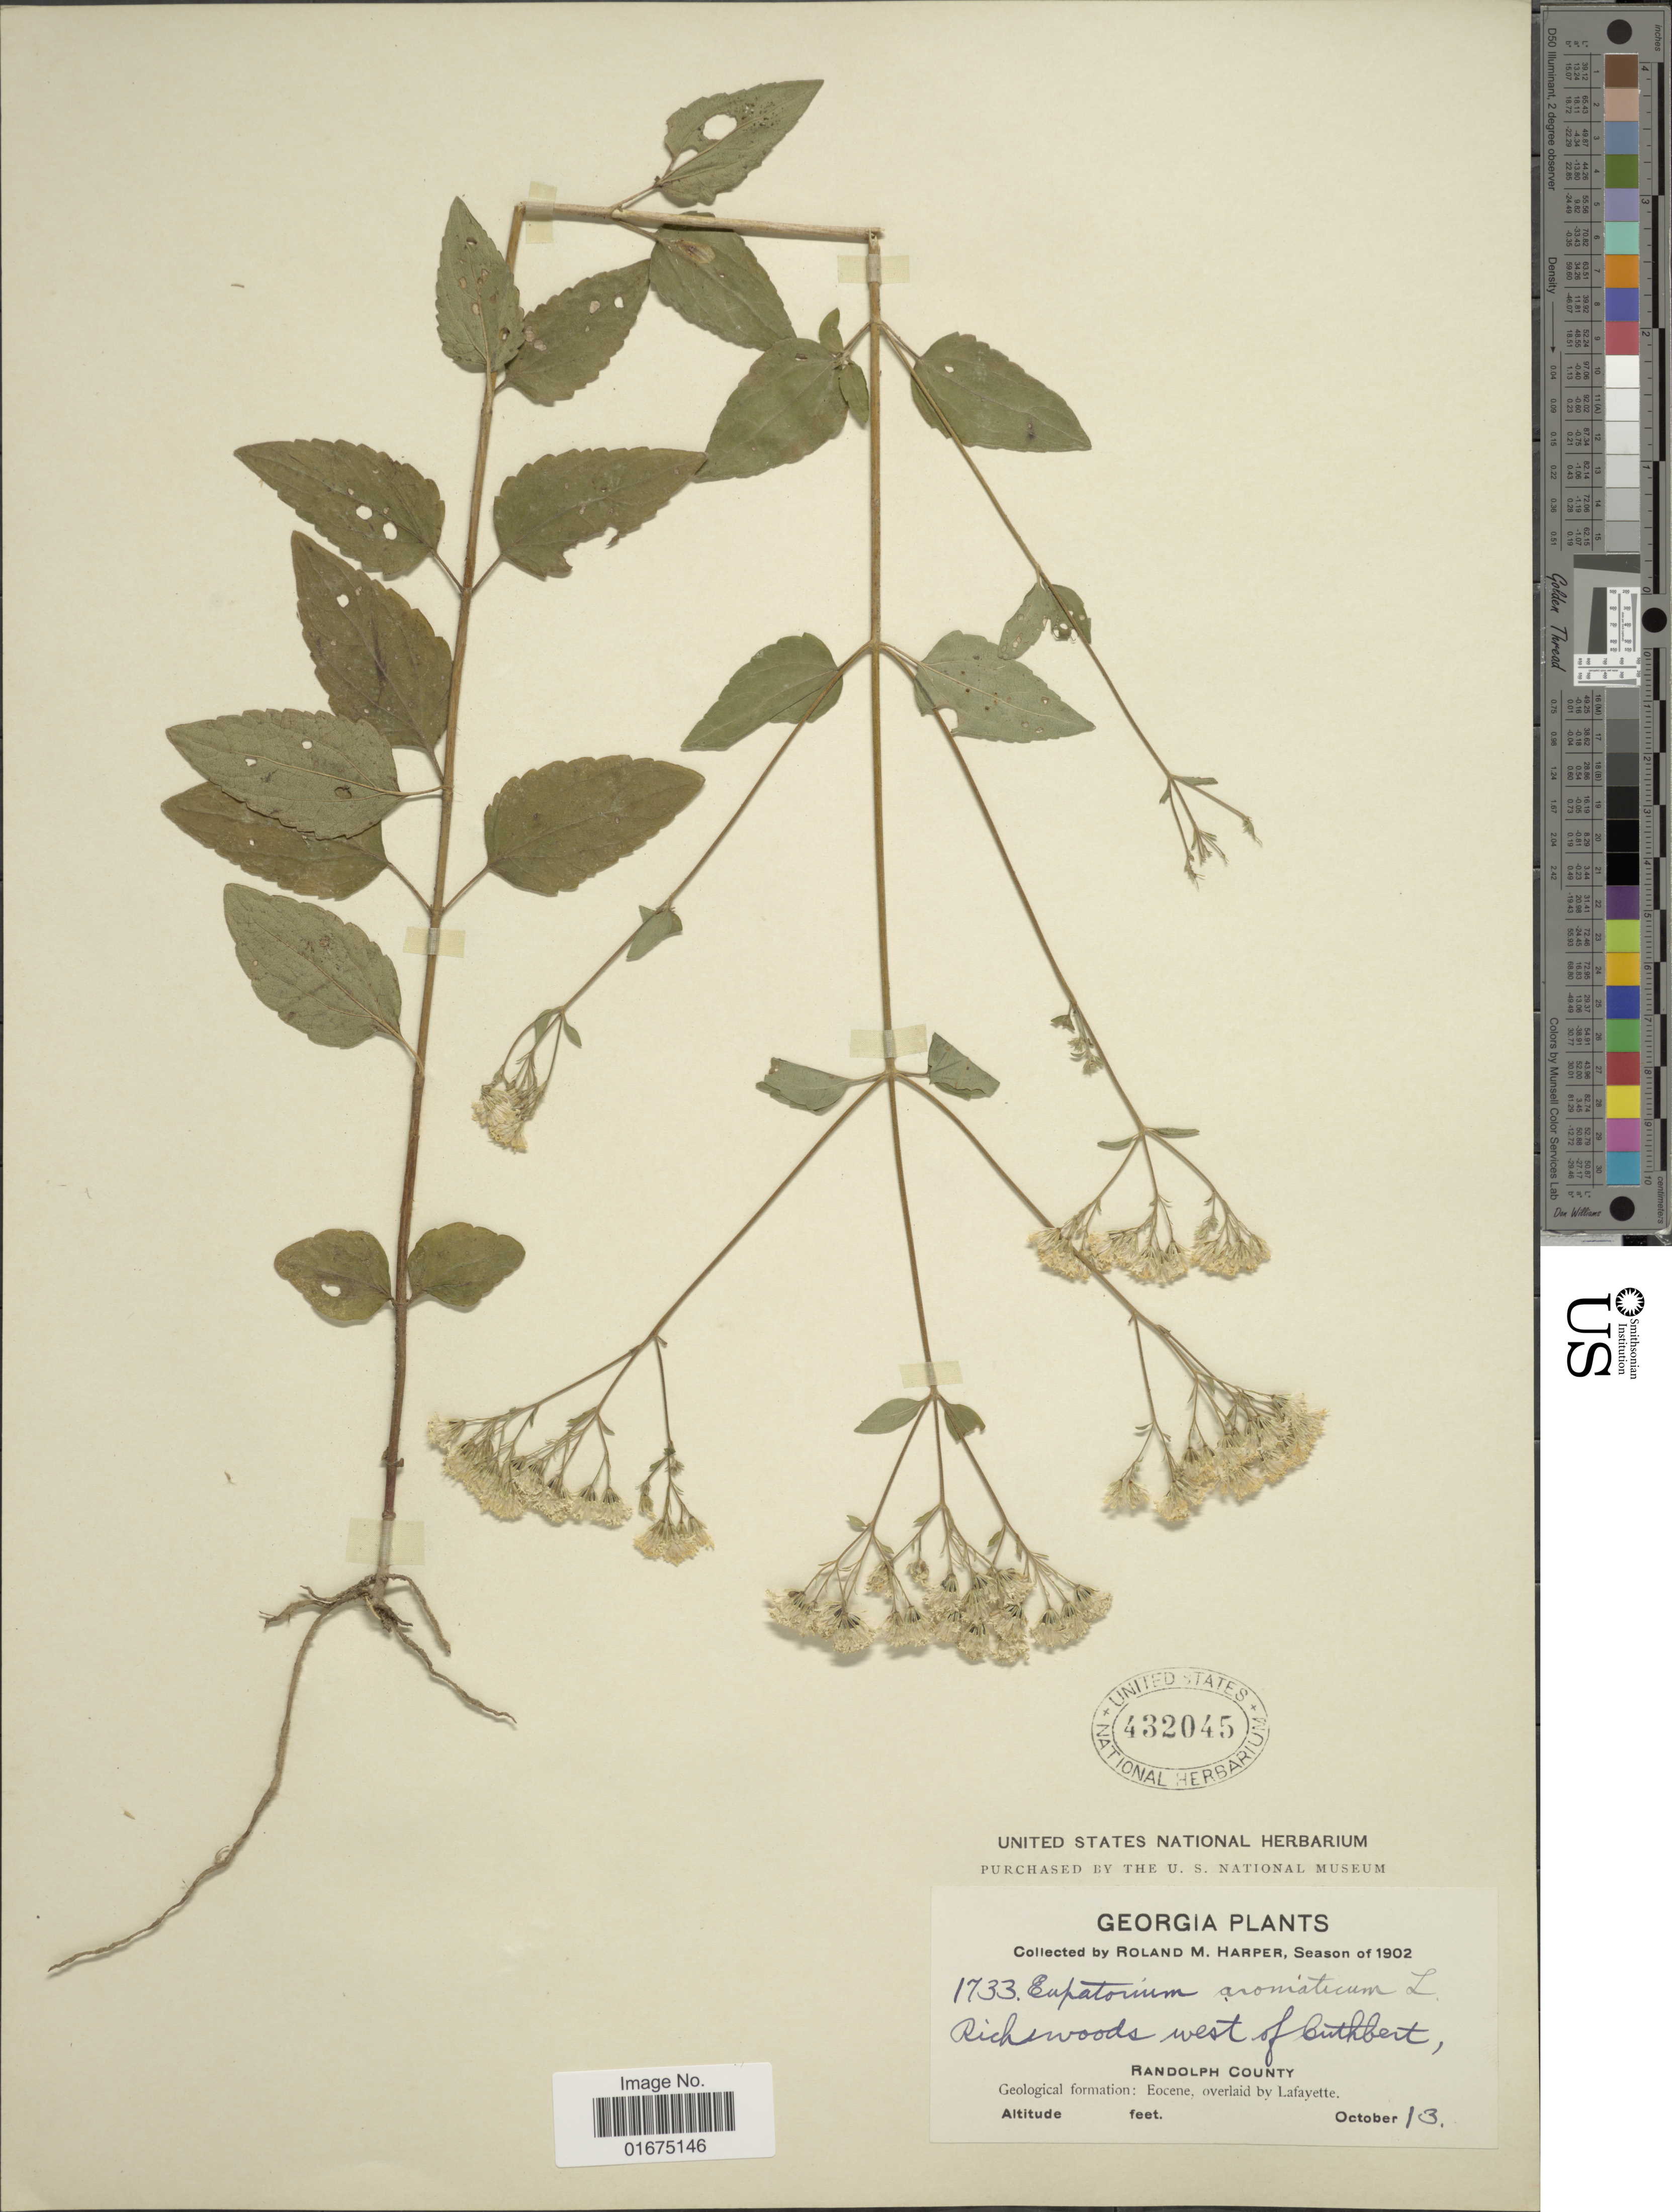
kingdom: Plantae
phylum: Tracheophyta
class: Magnoliopsida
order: Asterales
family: Asteraceae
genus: Ageratina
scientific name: Ageratina aromatica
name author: (L.) Spach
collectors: R. M. Harper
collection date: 1902-10-13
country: United States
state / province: Georgia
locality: Richwoods west of Cuthbert, Randolph County, Geological formation: Eocene, overlaid by Lafayette.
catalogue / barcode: US 432045